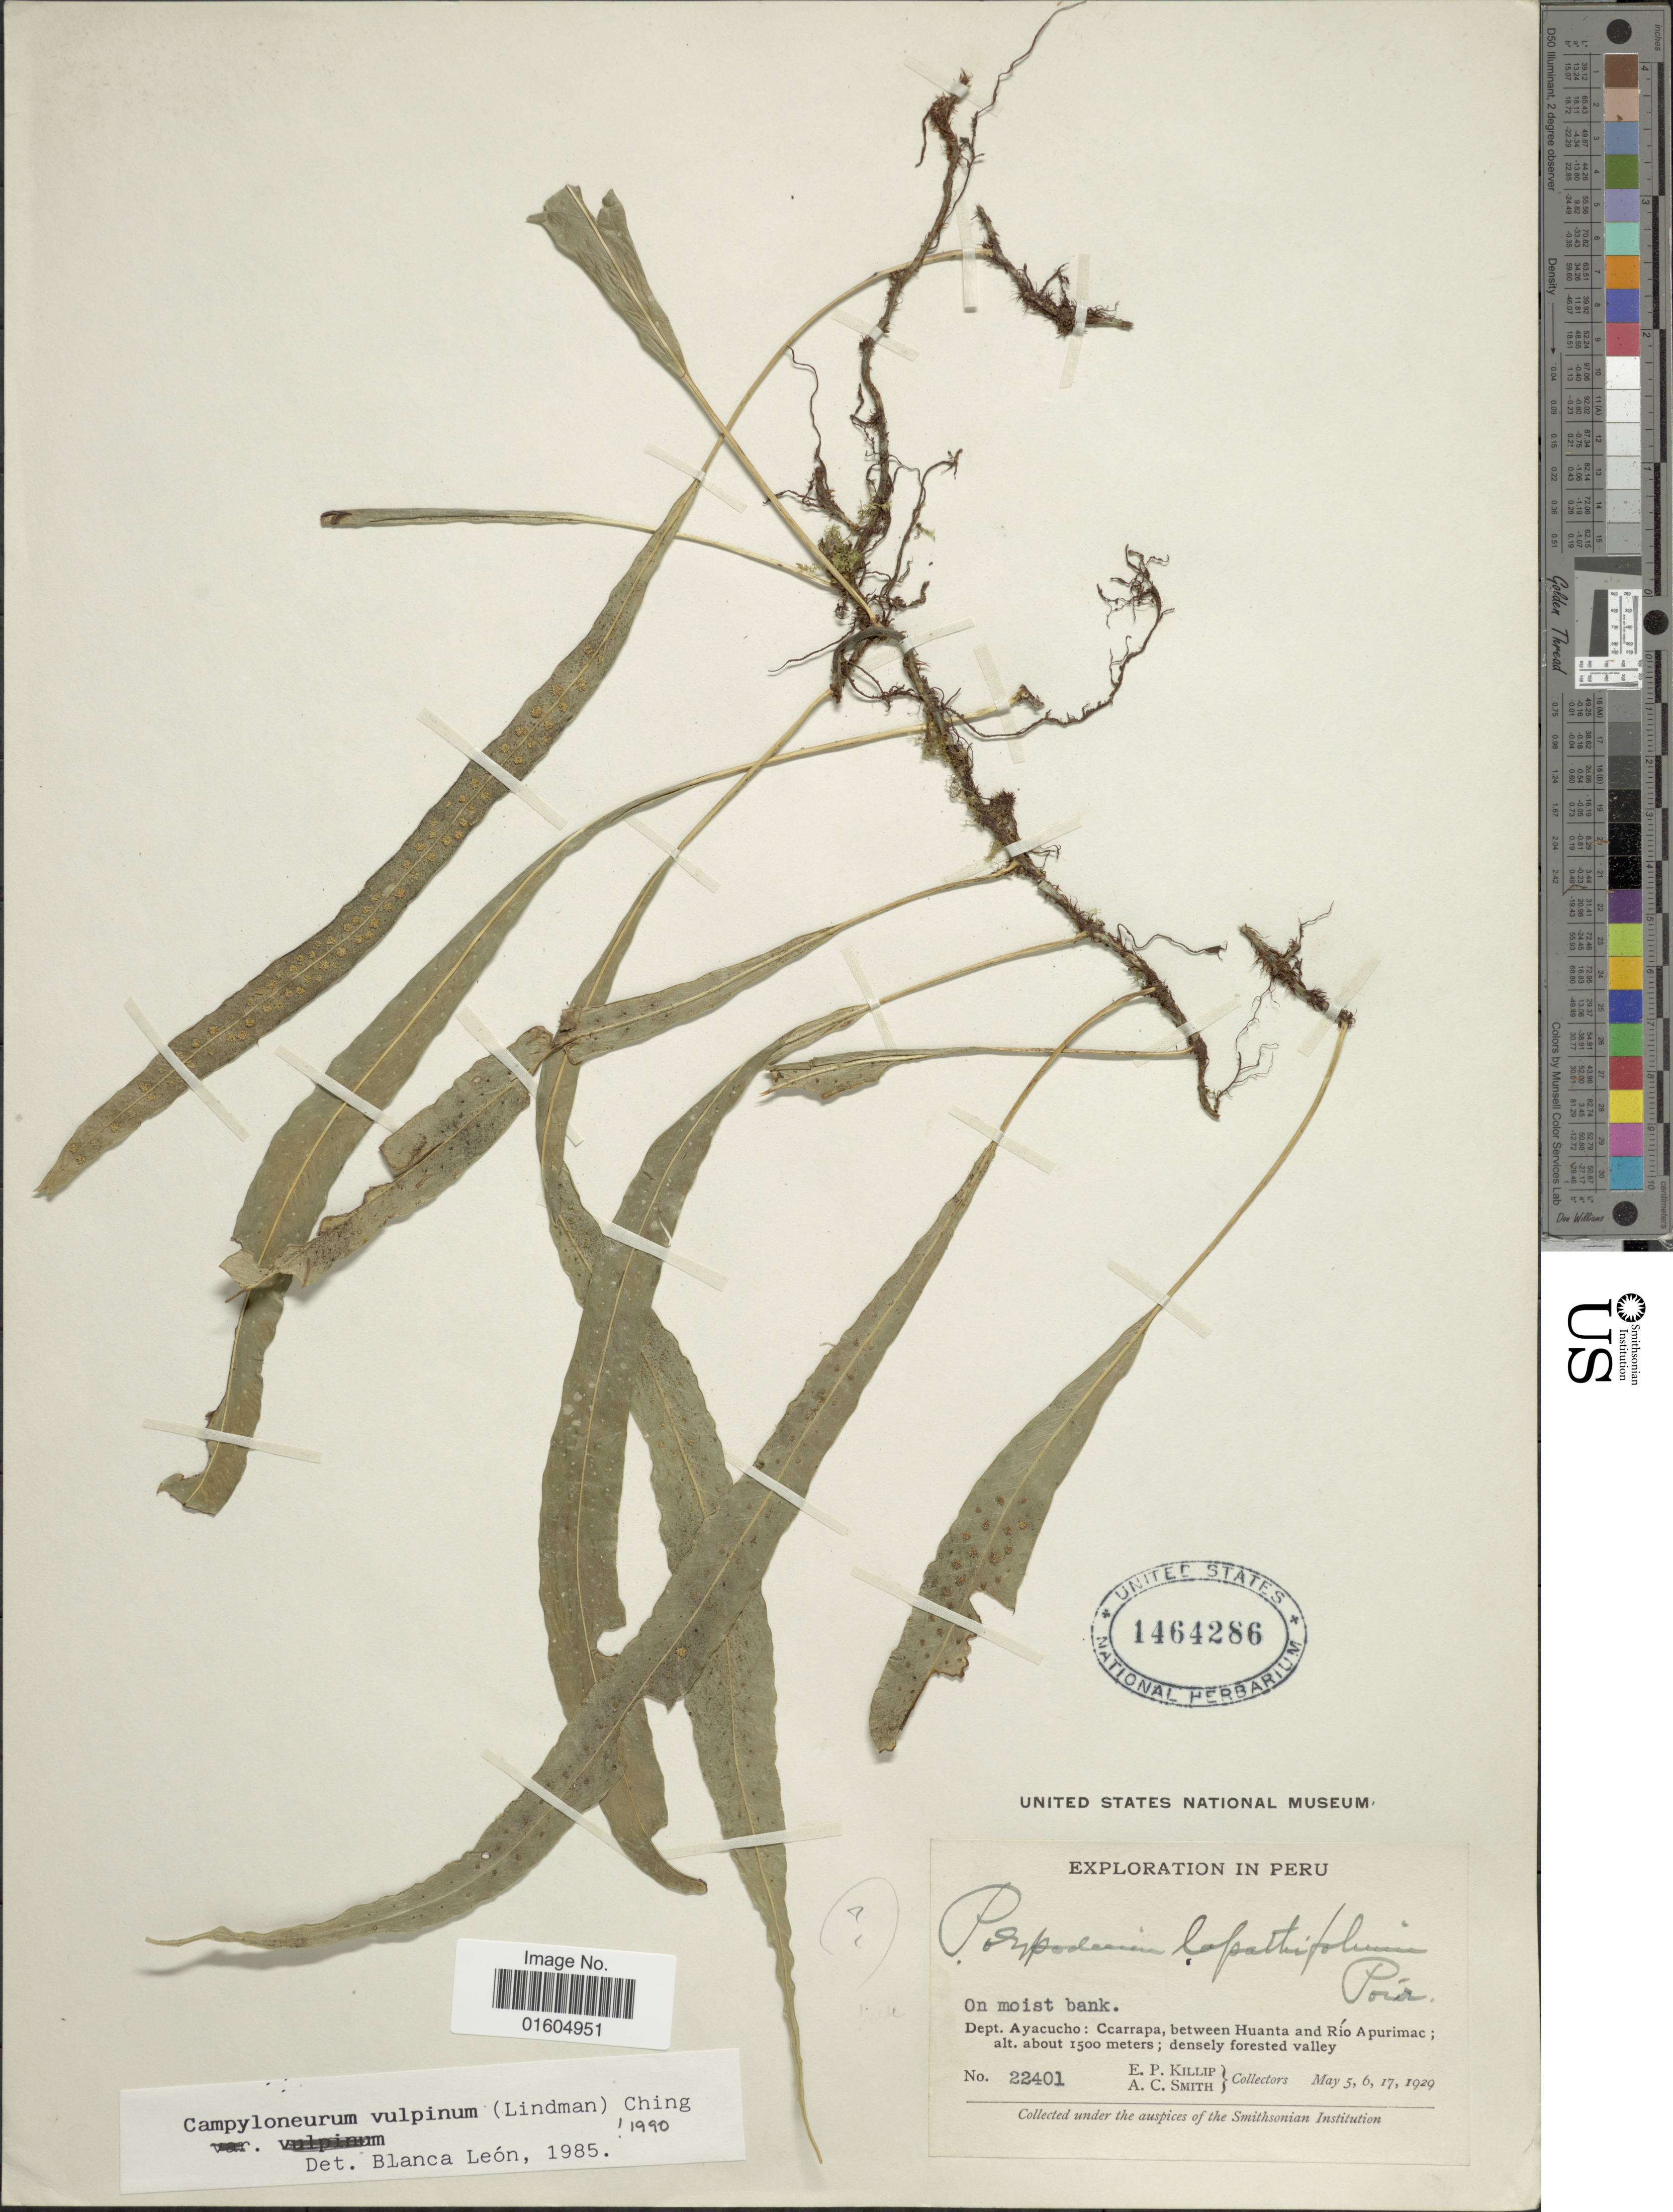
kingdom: Plantae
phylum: Tracheophyta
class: Polypodiopsida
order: Polypodiales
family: Polypodiaceae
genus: Campyloneurum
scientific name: Campyloneurum vulpinum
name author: (Lindm.) Ching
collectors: E. P. Killip & A. C. Smith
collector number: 22401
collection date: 1929-05-05/1929-05-17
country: Peru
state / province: Ayacucho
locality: Peru. Dept. Ayacucho: Ccarrapa, between Huanta and Rio Apurimac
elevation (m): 1500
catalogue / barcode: US 1464286